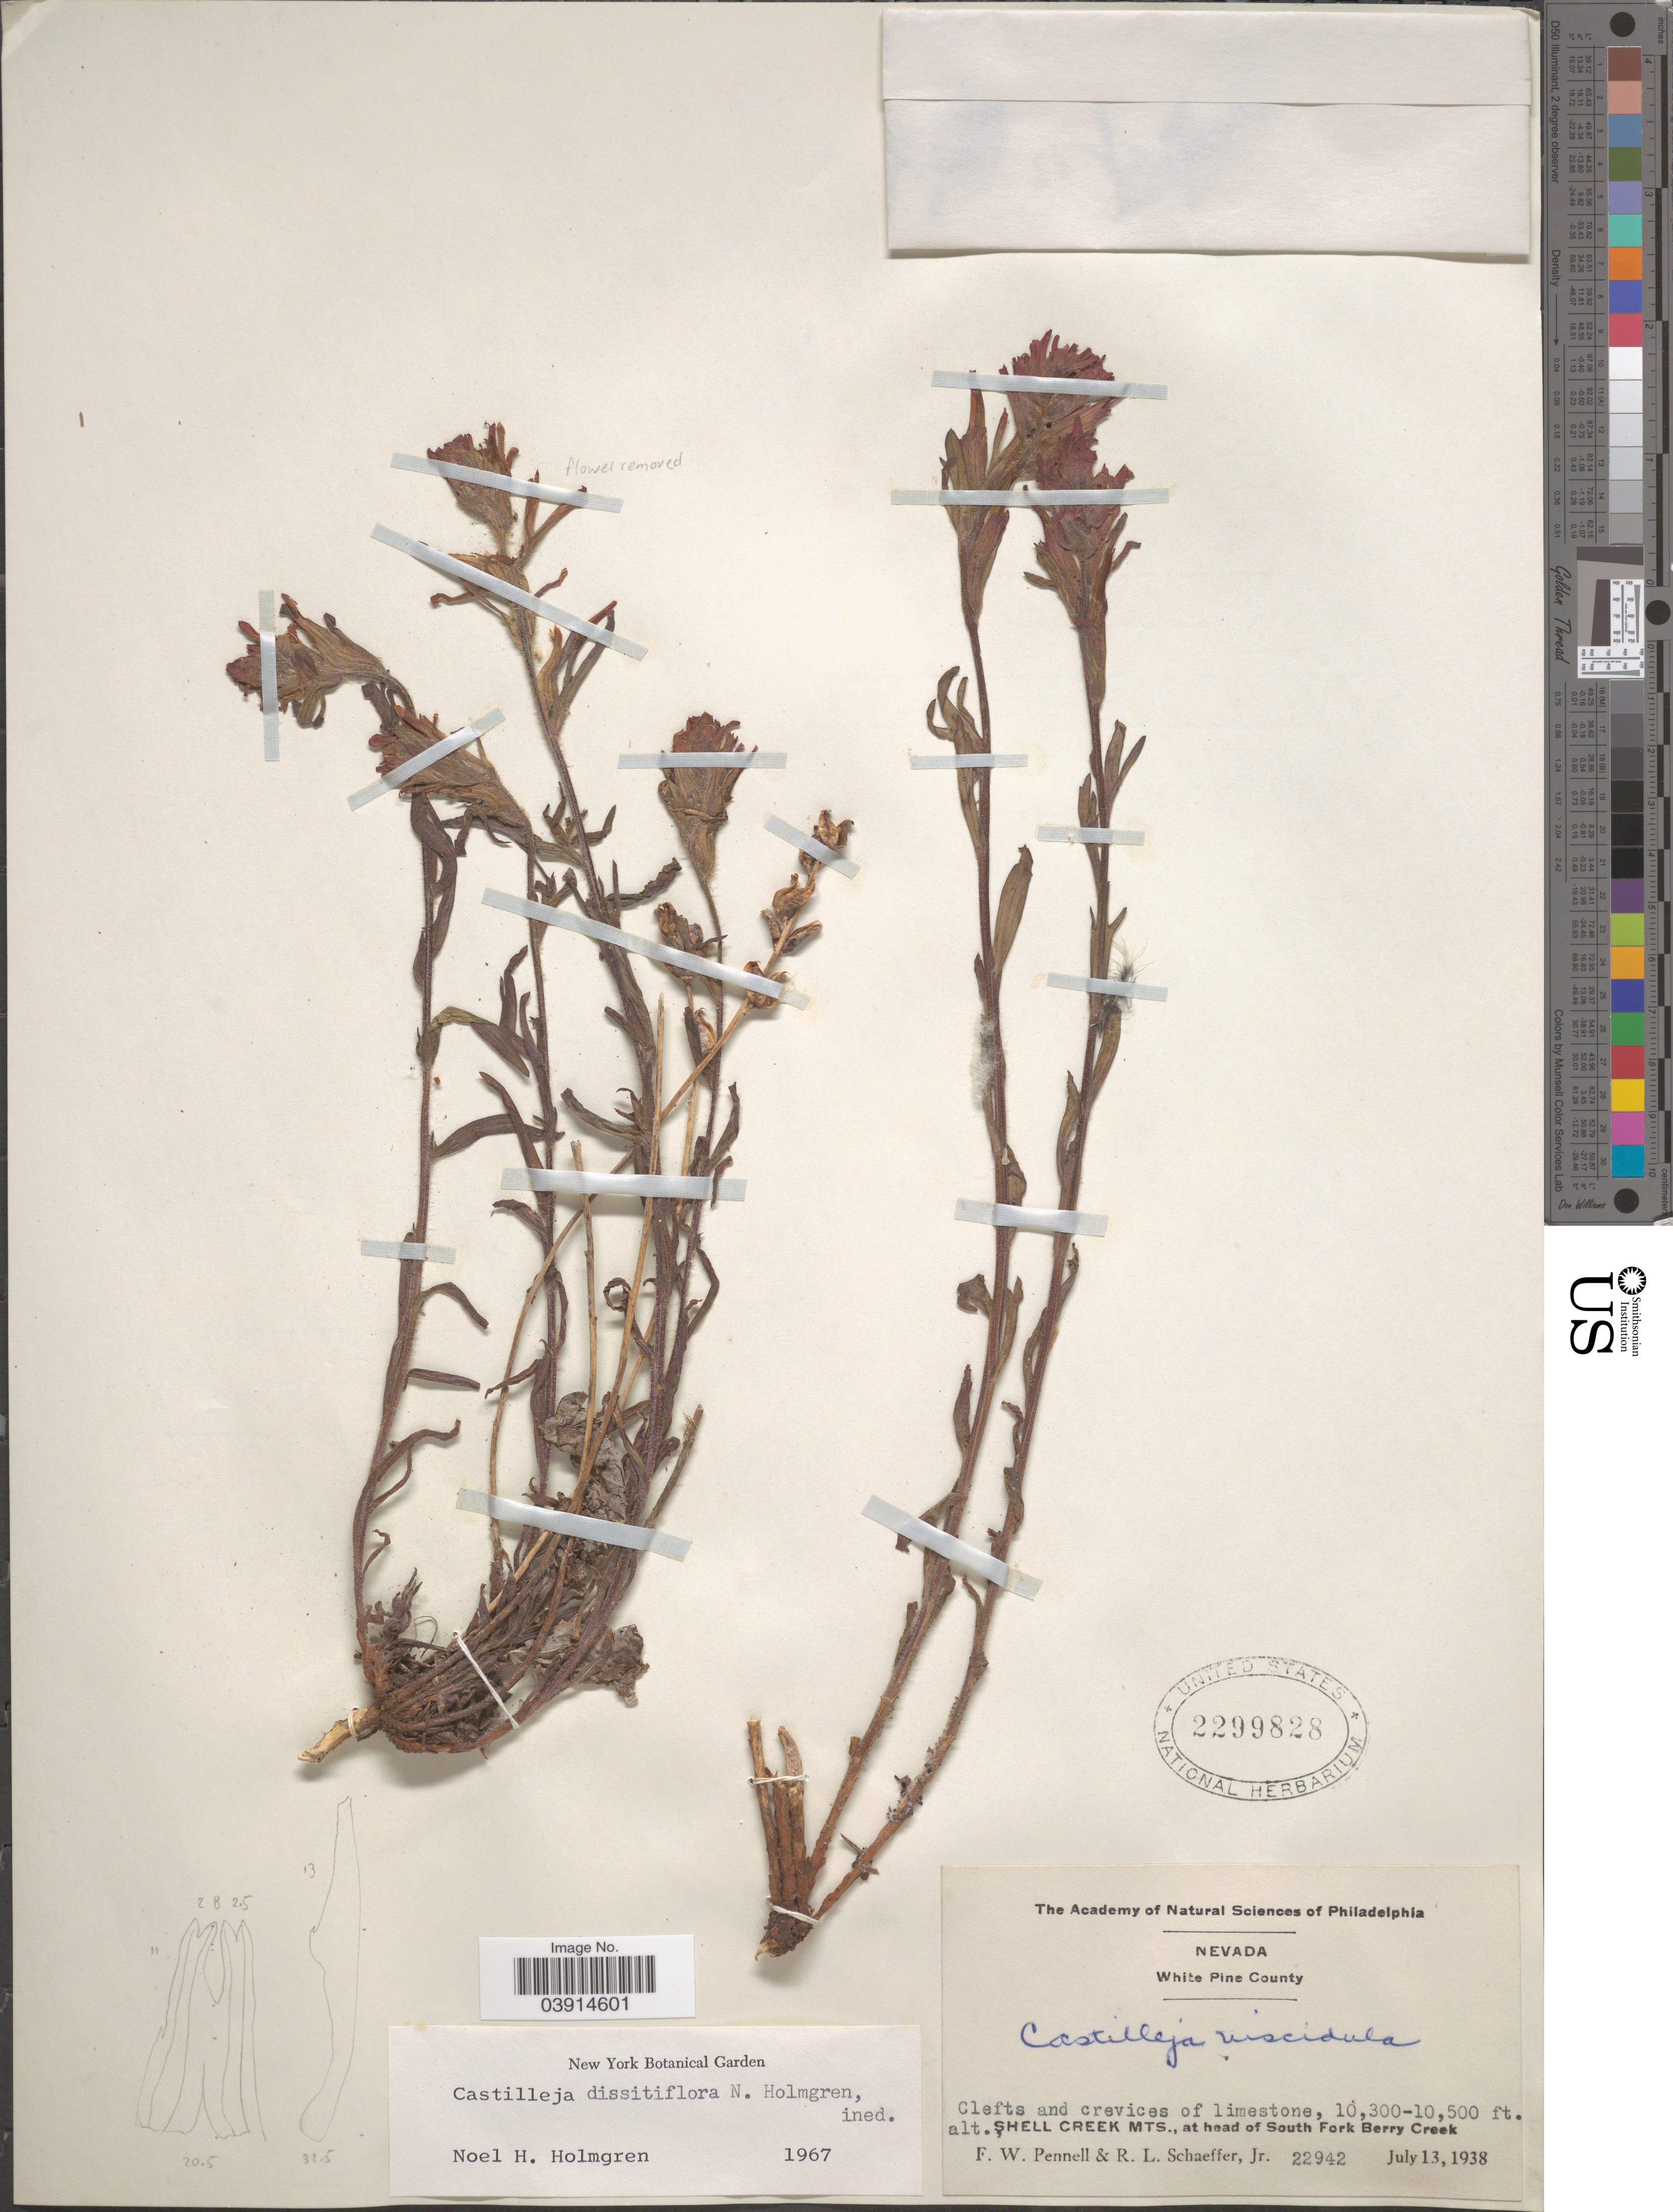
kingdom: Plantae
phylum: Tracheophyta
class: Magnoliopsida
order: Lamiales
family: Orobanchaceae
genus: Castilleja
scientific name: Castilleja sp.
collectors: F. W. Pennell & R. L. Schaeffer Jr.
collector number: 22942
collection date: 1938-07-13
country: United States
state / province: Nevada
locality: White Pine County. Shell Creek Mts., at head of South Fork Berry Creek.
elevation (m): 3139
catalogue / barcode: US 2299828